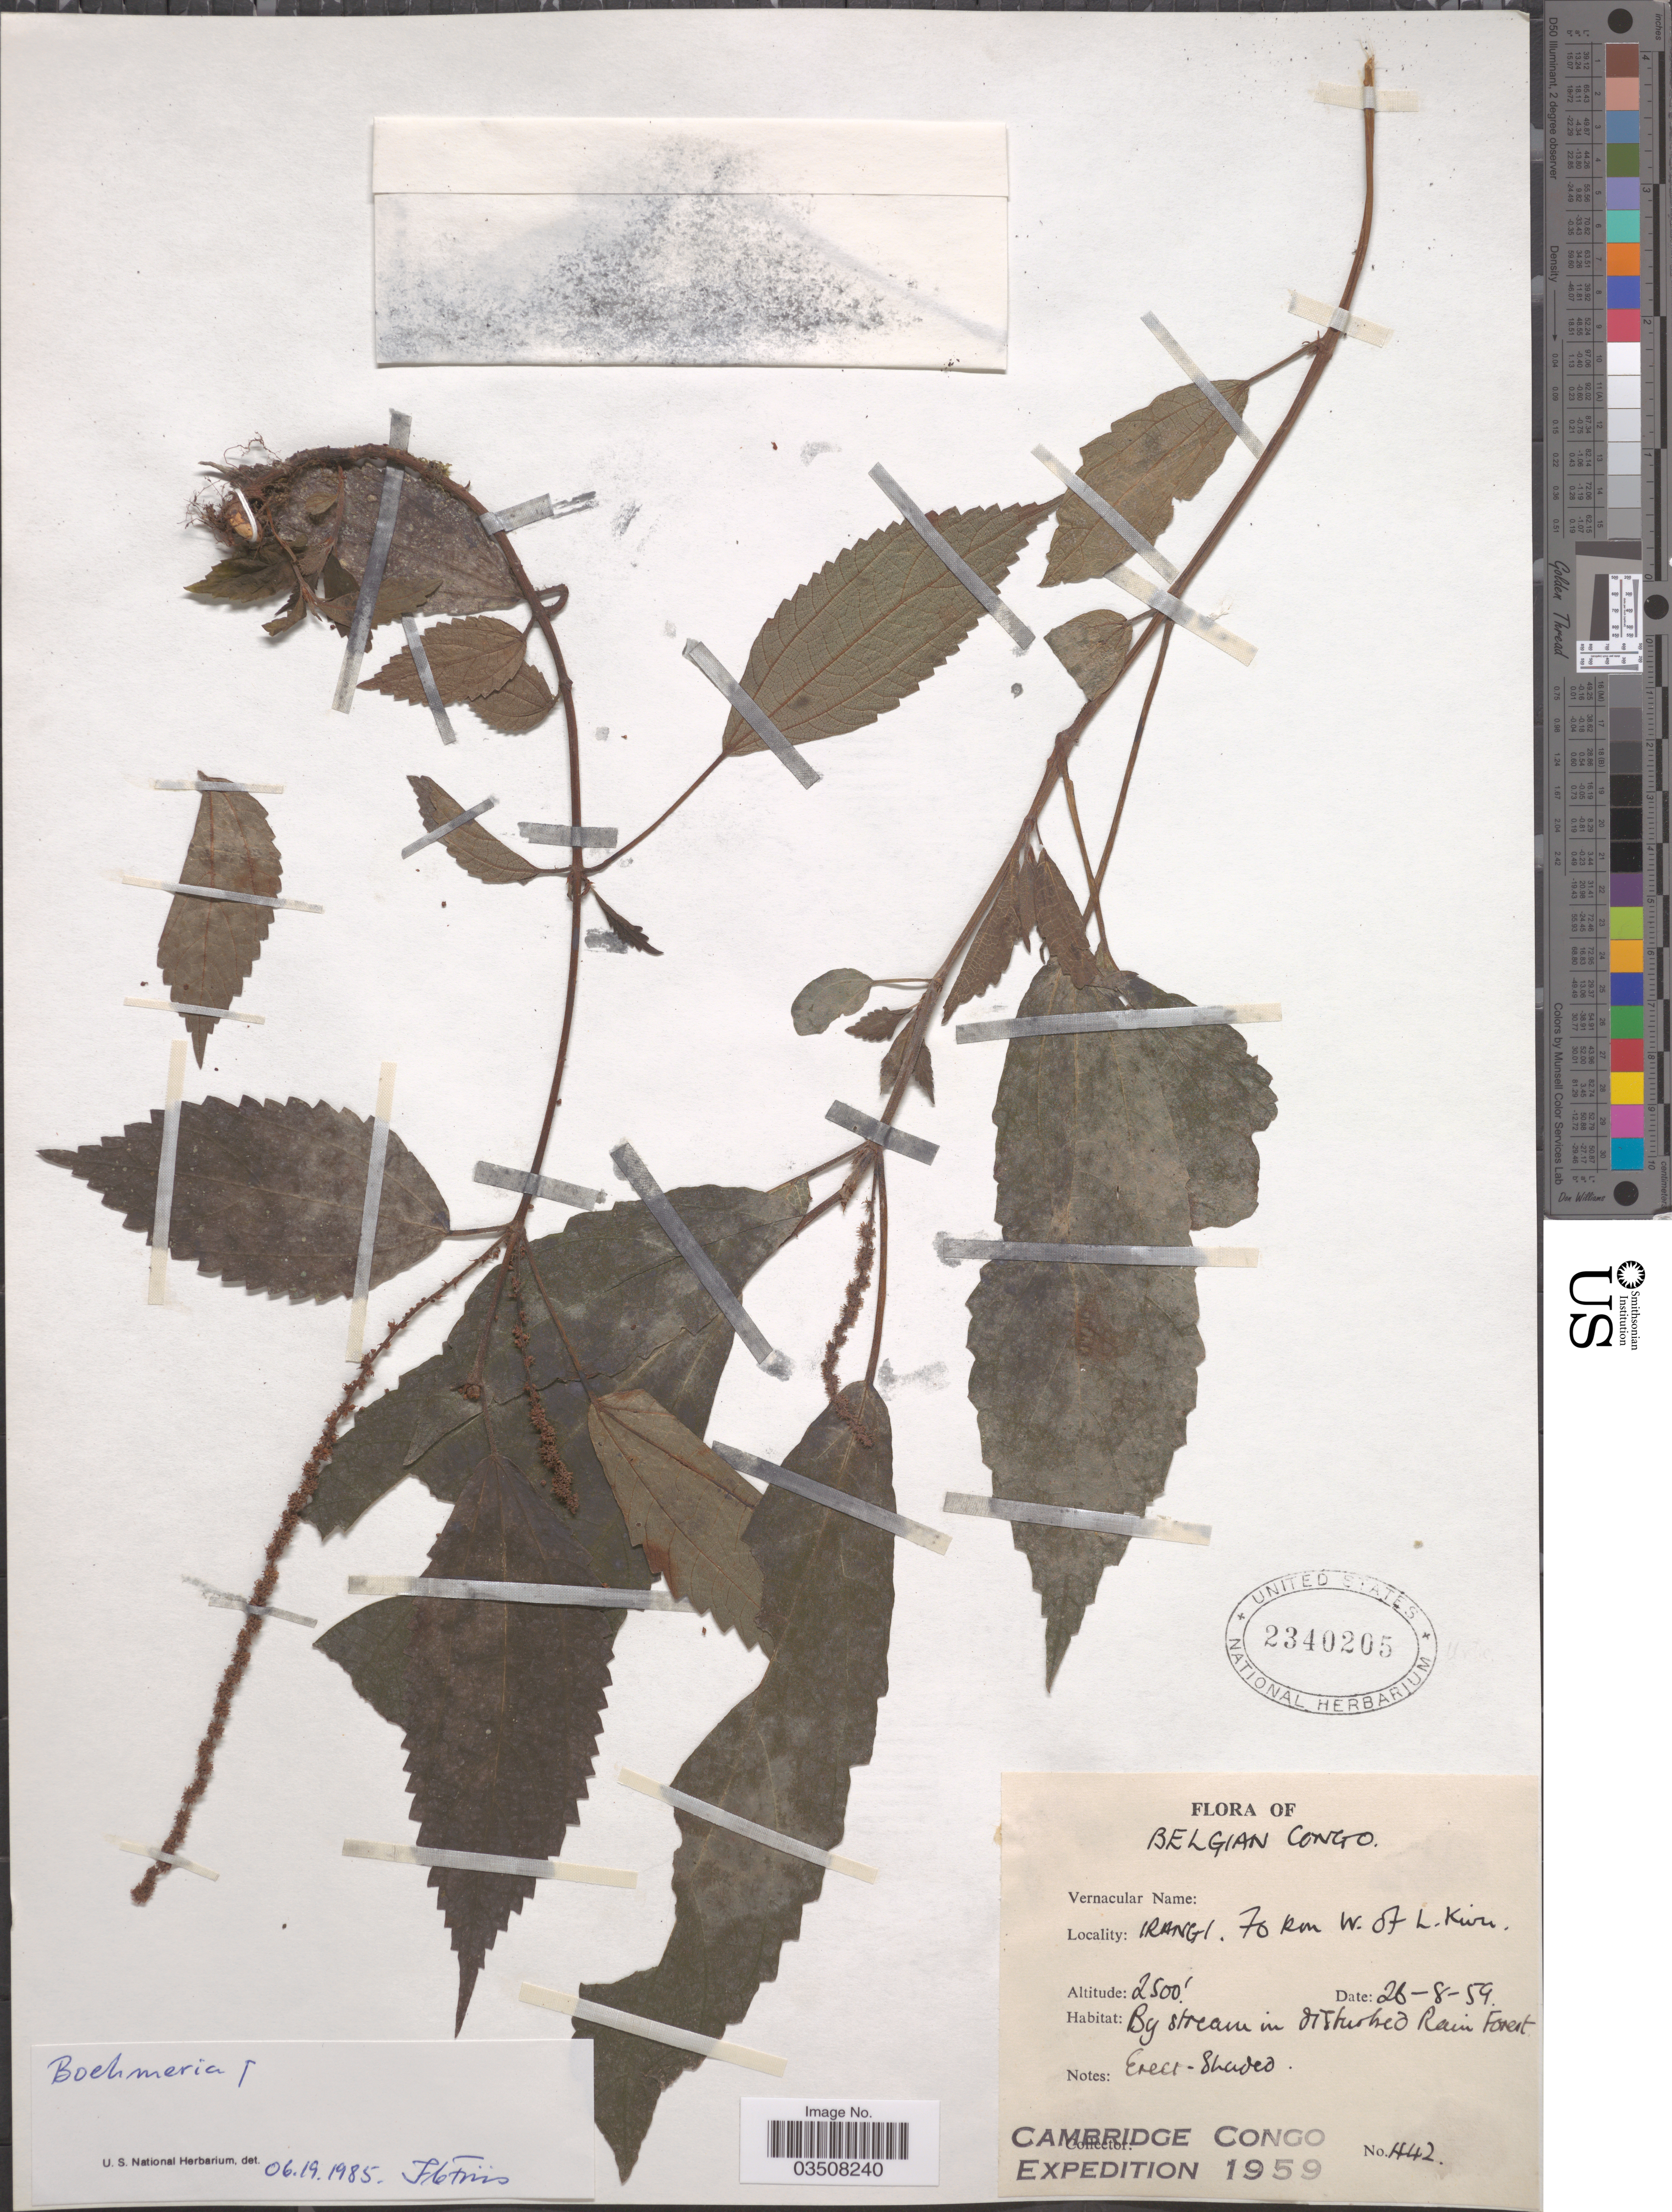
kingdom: Plantae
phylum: Tracheophyta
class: Magnoliopsida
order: Rosales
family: Urticaceae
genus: Boehmeria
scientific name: Boehmeria sp.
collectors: Cambridge Congo Expedition 1959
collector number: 442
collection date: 1959-08-29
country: Congo, Democratic Republic of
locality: Belgian Congo, Irangi, 70 km W. of L. Kivu.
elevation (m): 762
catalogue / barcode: US 2340205